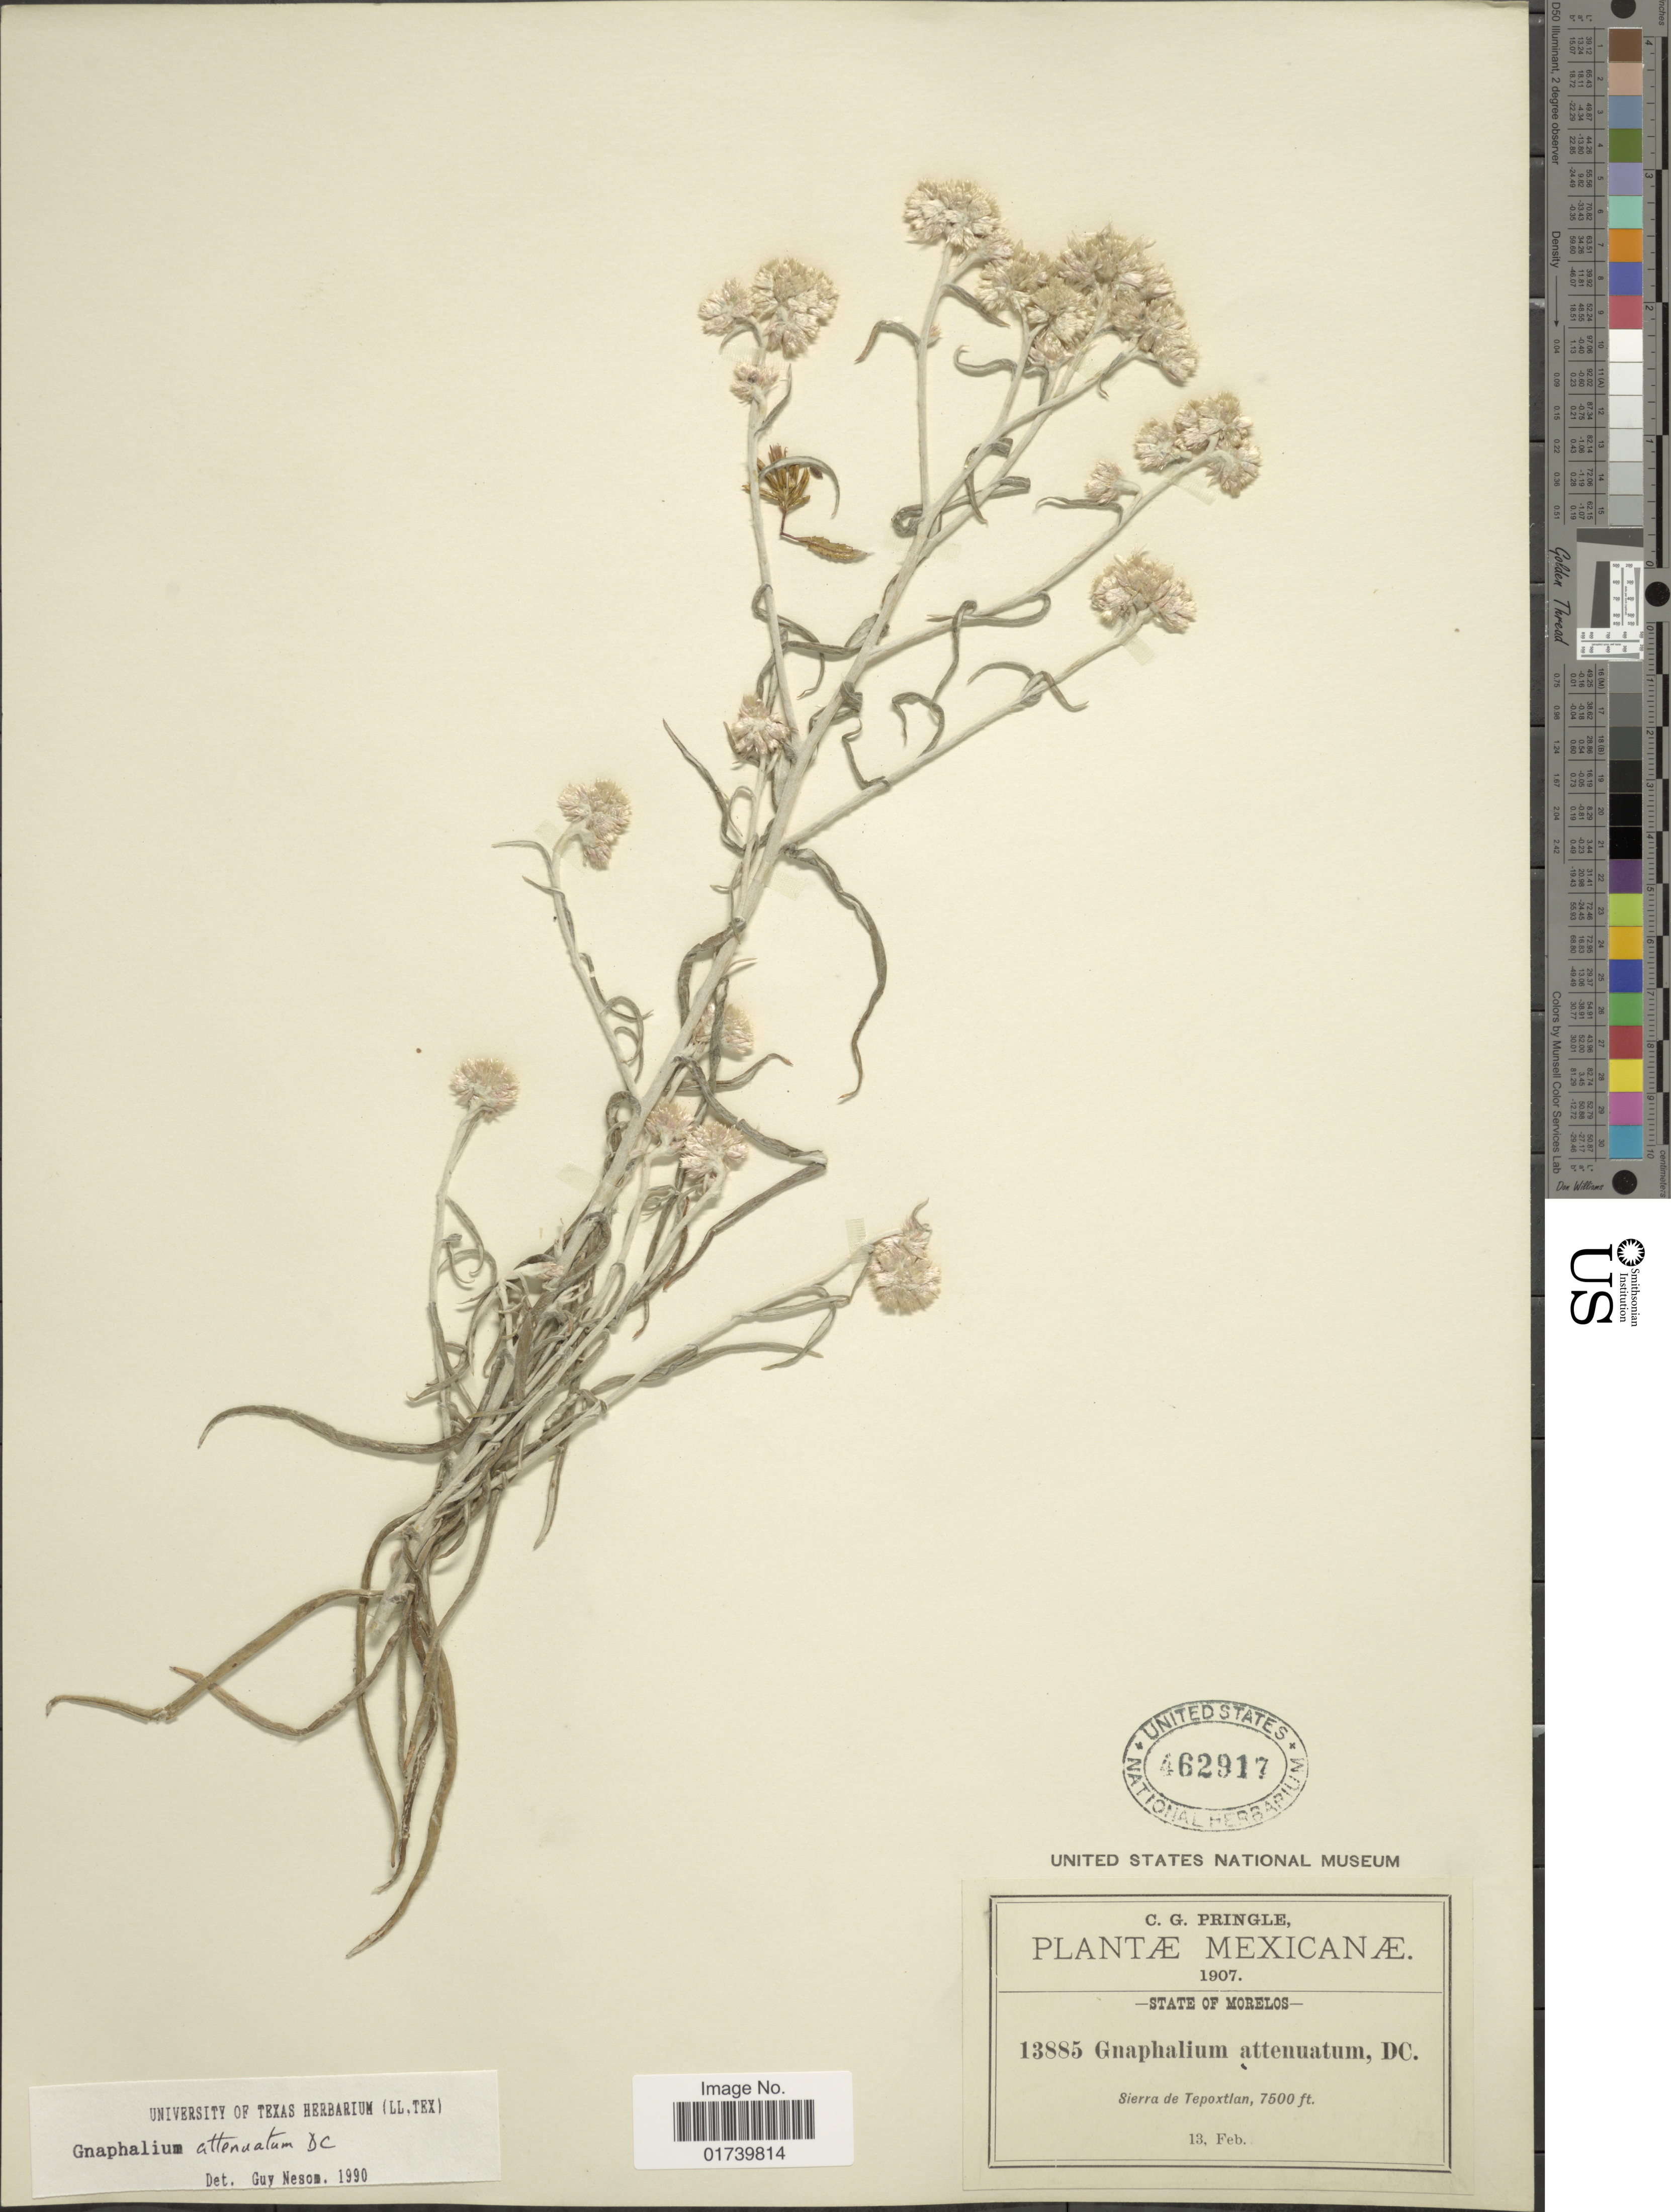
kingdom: Plantae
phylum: Tracheophyta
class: Magnoliopsida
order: Asterales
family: Asteraceae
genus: Pseudognaphalium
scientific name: Pseudognaphalium attenuatum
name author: (DC.) Anderb.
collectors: C. G. Pringle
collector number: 13885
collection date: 1907-02-13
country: Mexico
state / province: Morelos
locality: Sierra de Tepoxtlan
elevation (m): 2286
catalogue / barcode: US 462917